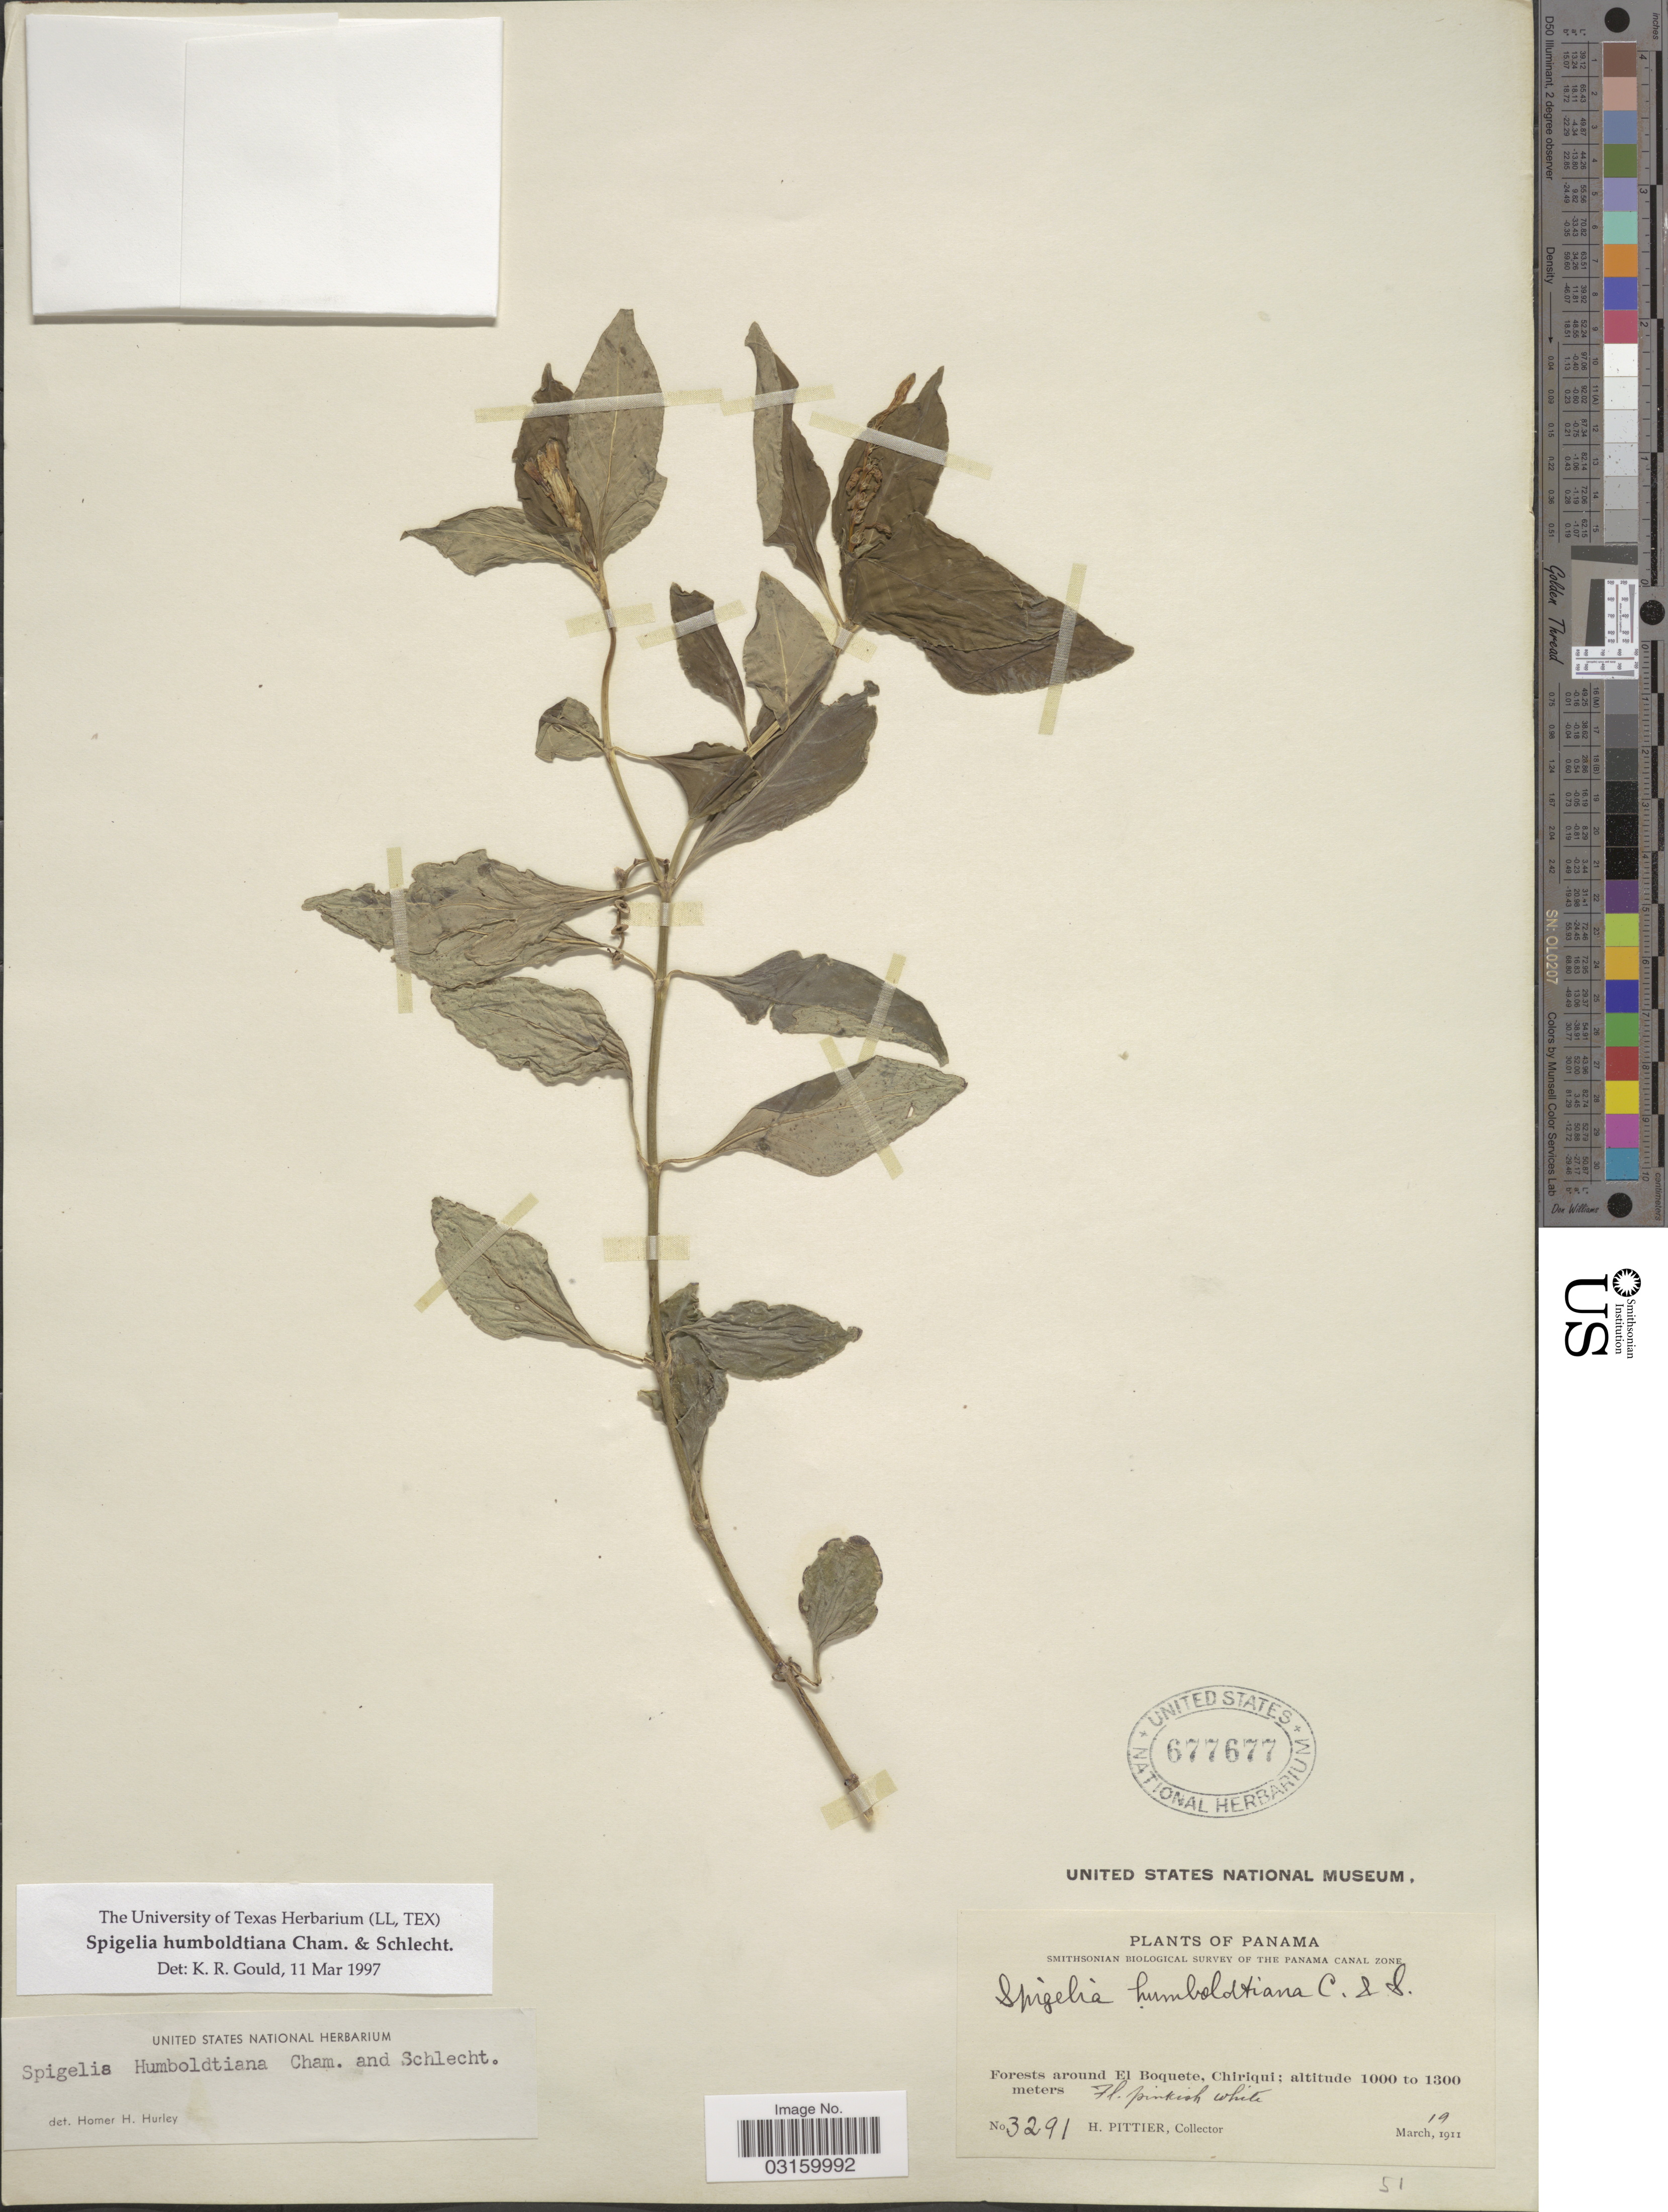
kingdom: Plantae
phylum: Tracheophyta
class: Magnoliopsida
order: Gentianales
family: Loganiaceae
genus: Spigelia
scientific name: Spigelia humboldtiana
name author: Cham. & Schltdl.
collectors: H. F. Pittier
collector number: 3291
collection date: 1911-03-19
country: Panama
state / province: Chiriqui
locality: Forests around El Boquete, Chiriqui.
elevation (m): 1000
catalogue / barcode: US 677677